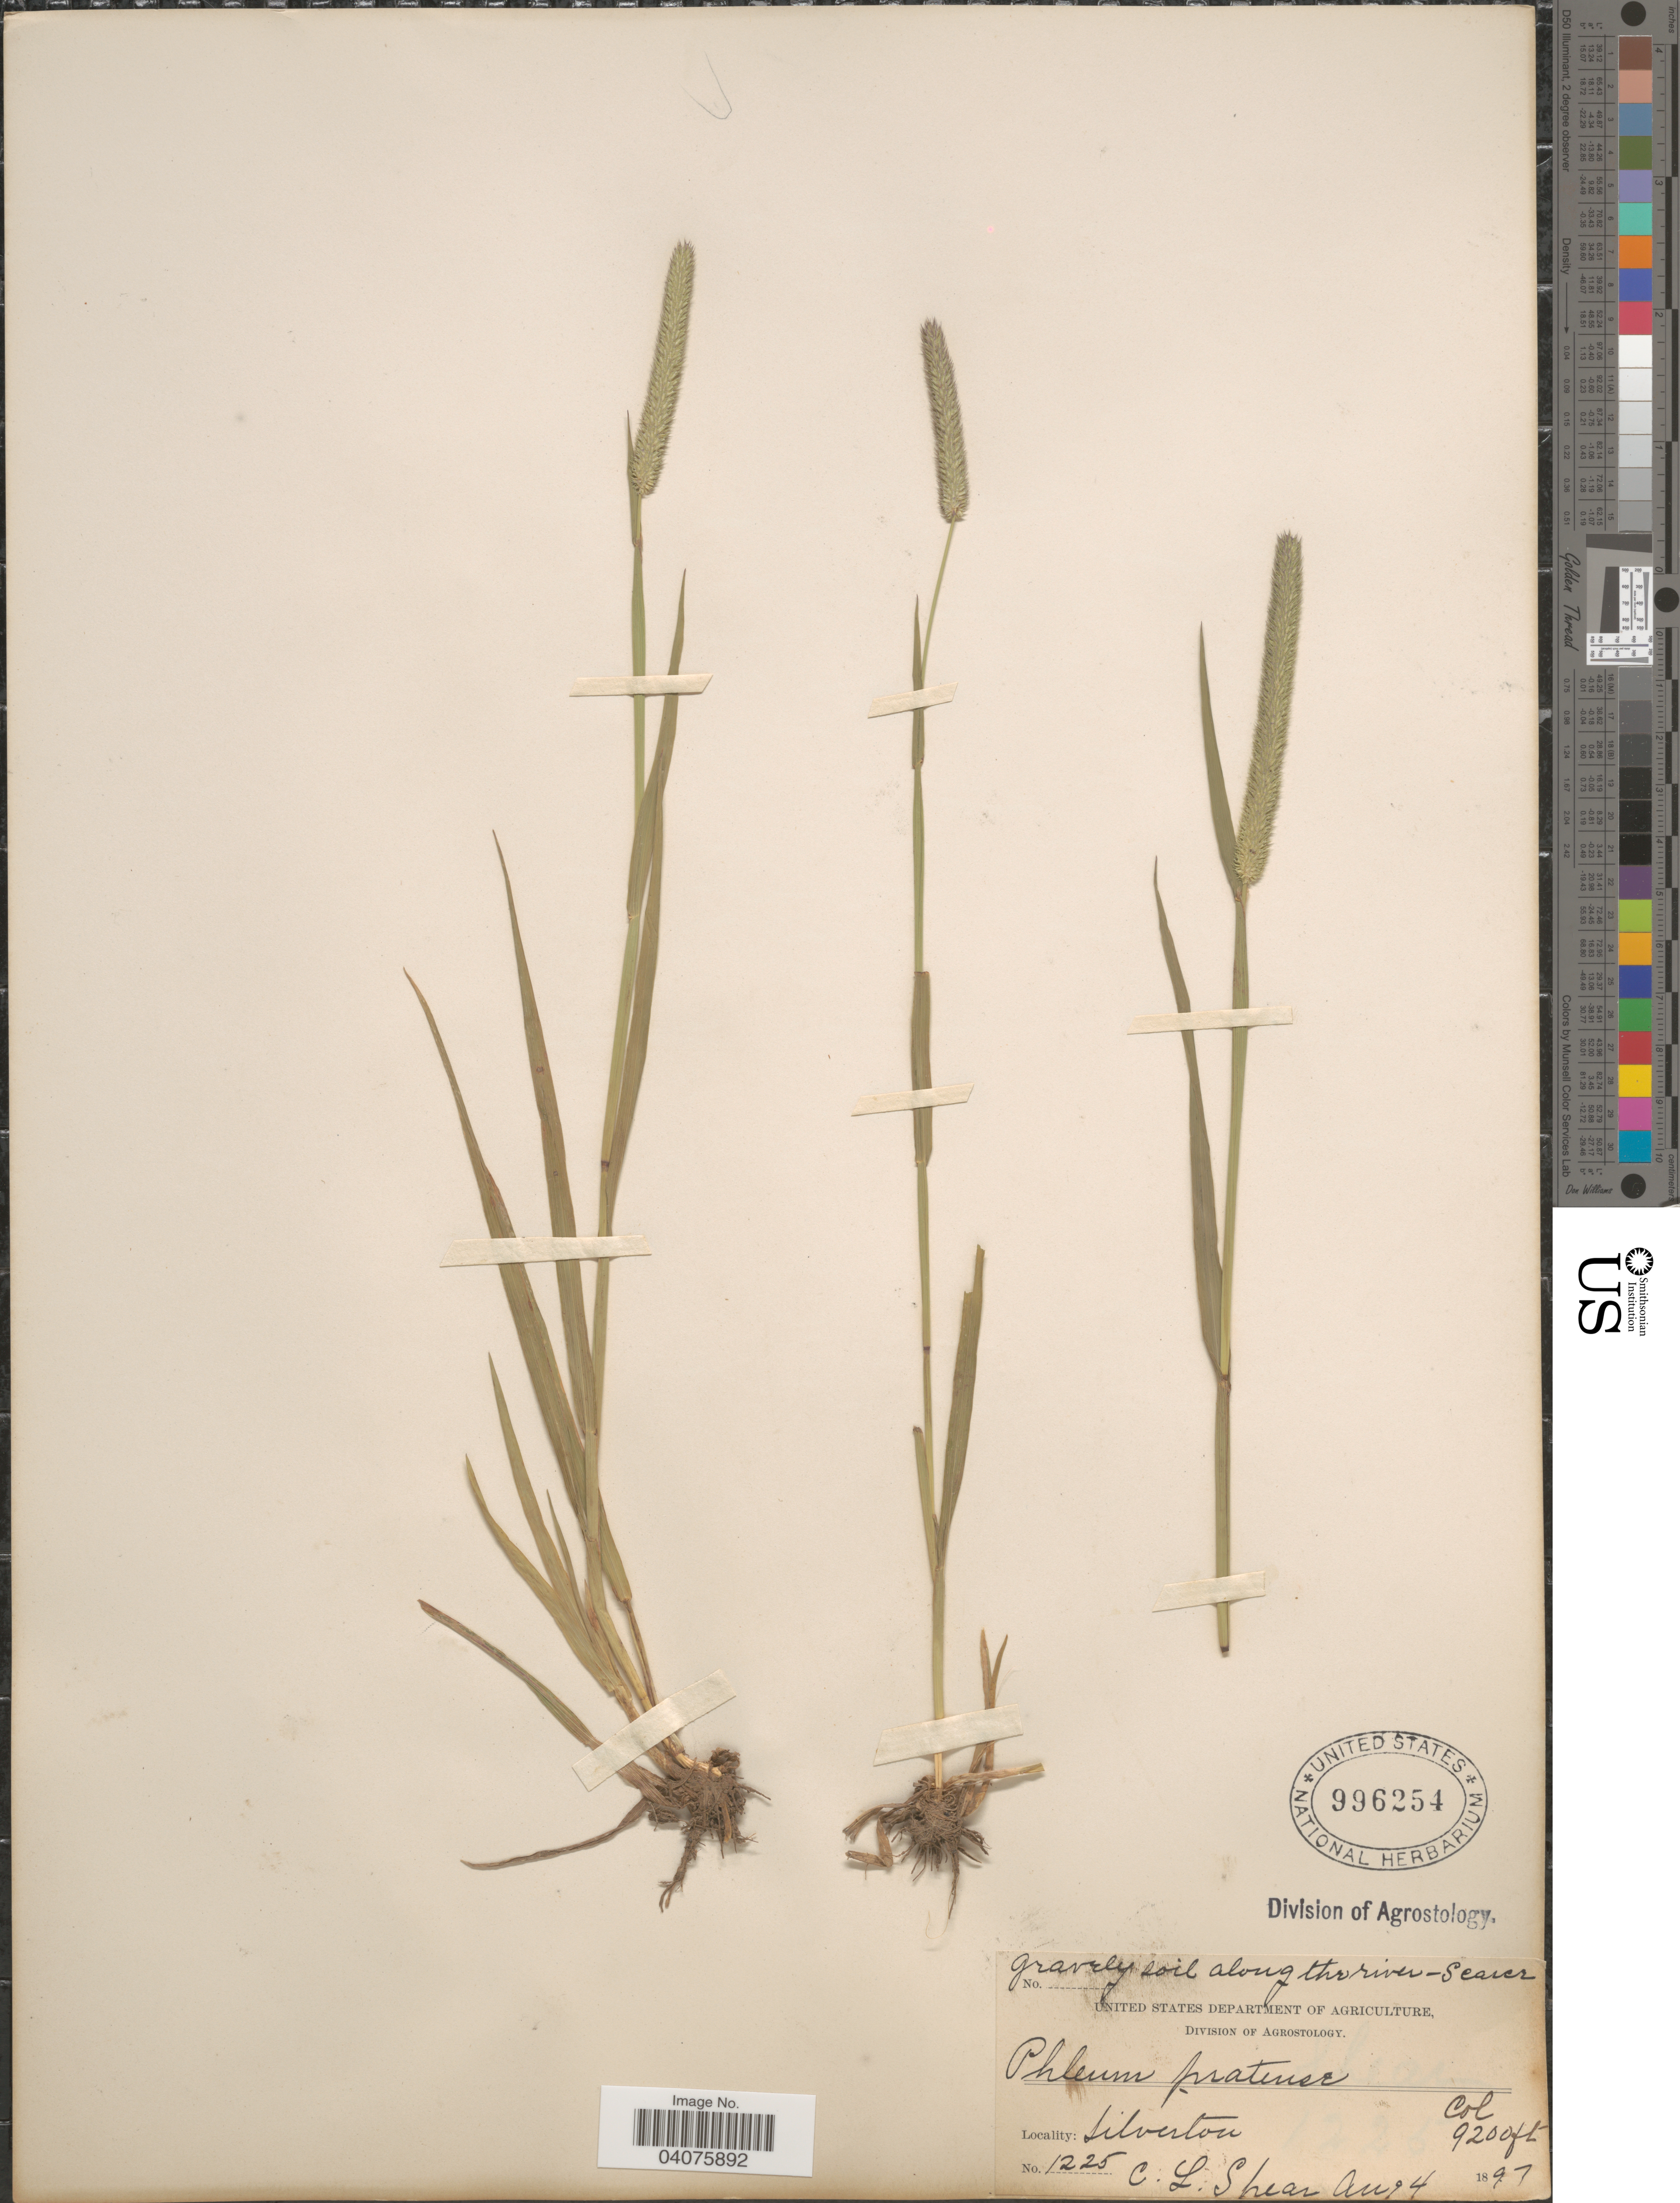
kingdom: Plantae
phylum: Tracheophyta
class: Liliopsida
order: Poales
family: Poaceae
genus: Phleum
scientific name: Phleum pratense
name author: L.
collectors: C. L. Shear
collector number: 1225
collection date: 1897-08-04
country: United States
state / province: Colorado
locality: Silverton.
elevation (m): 2804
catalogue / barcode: US 996254